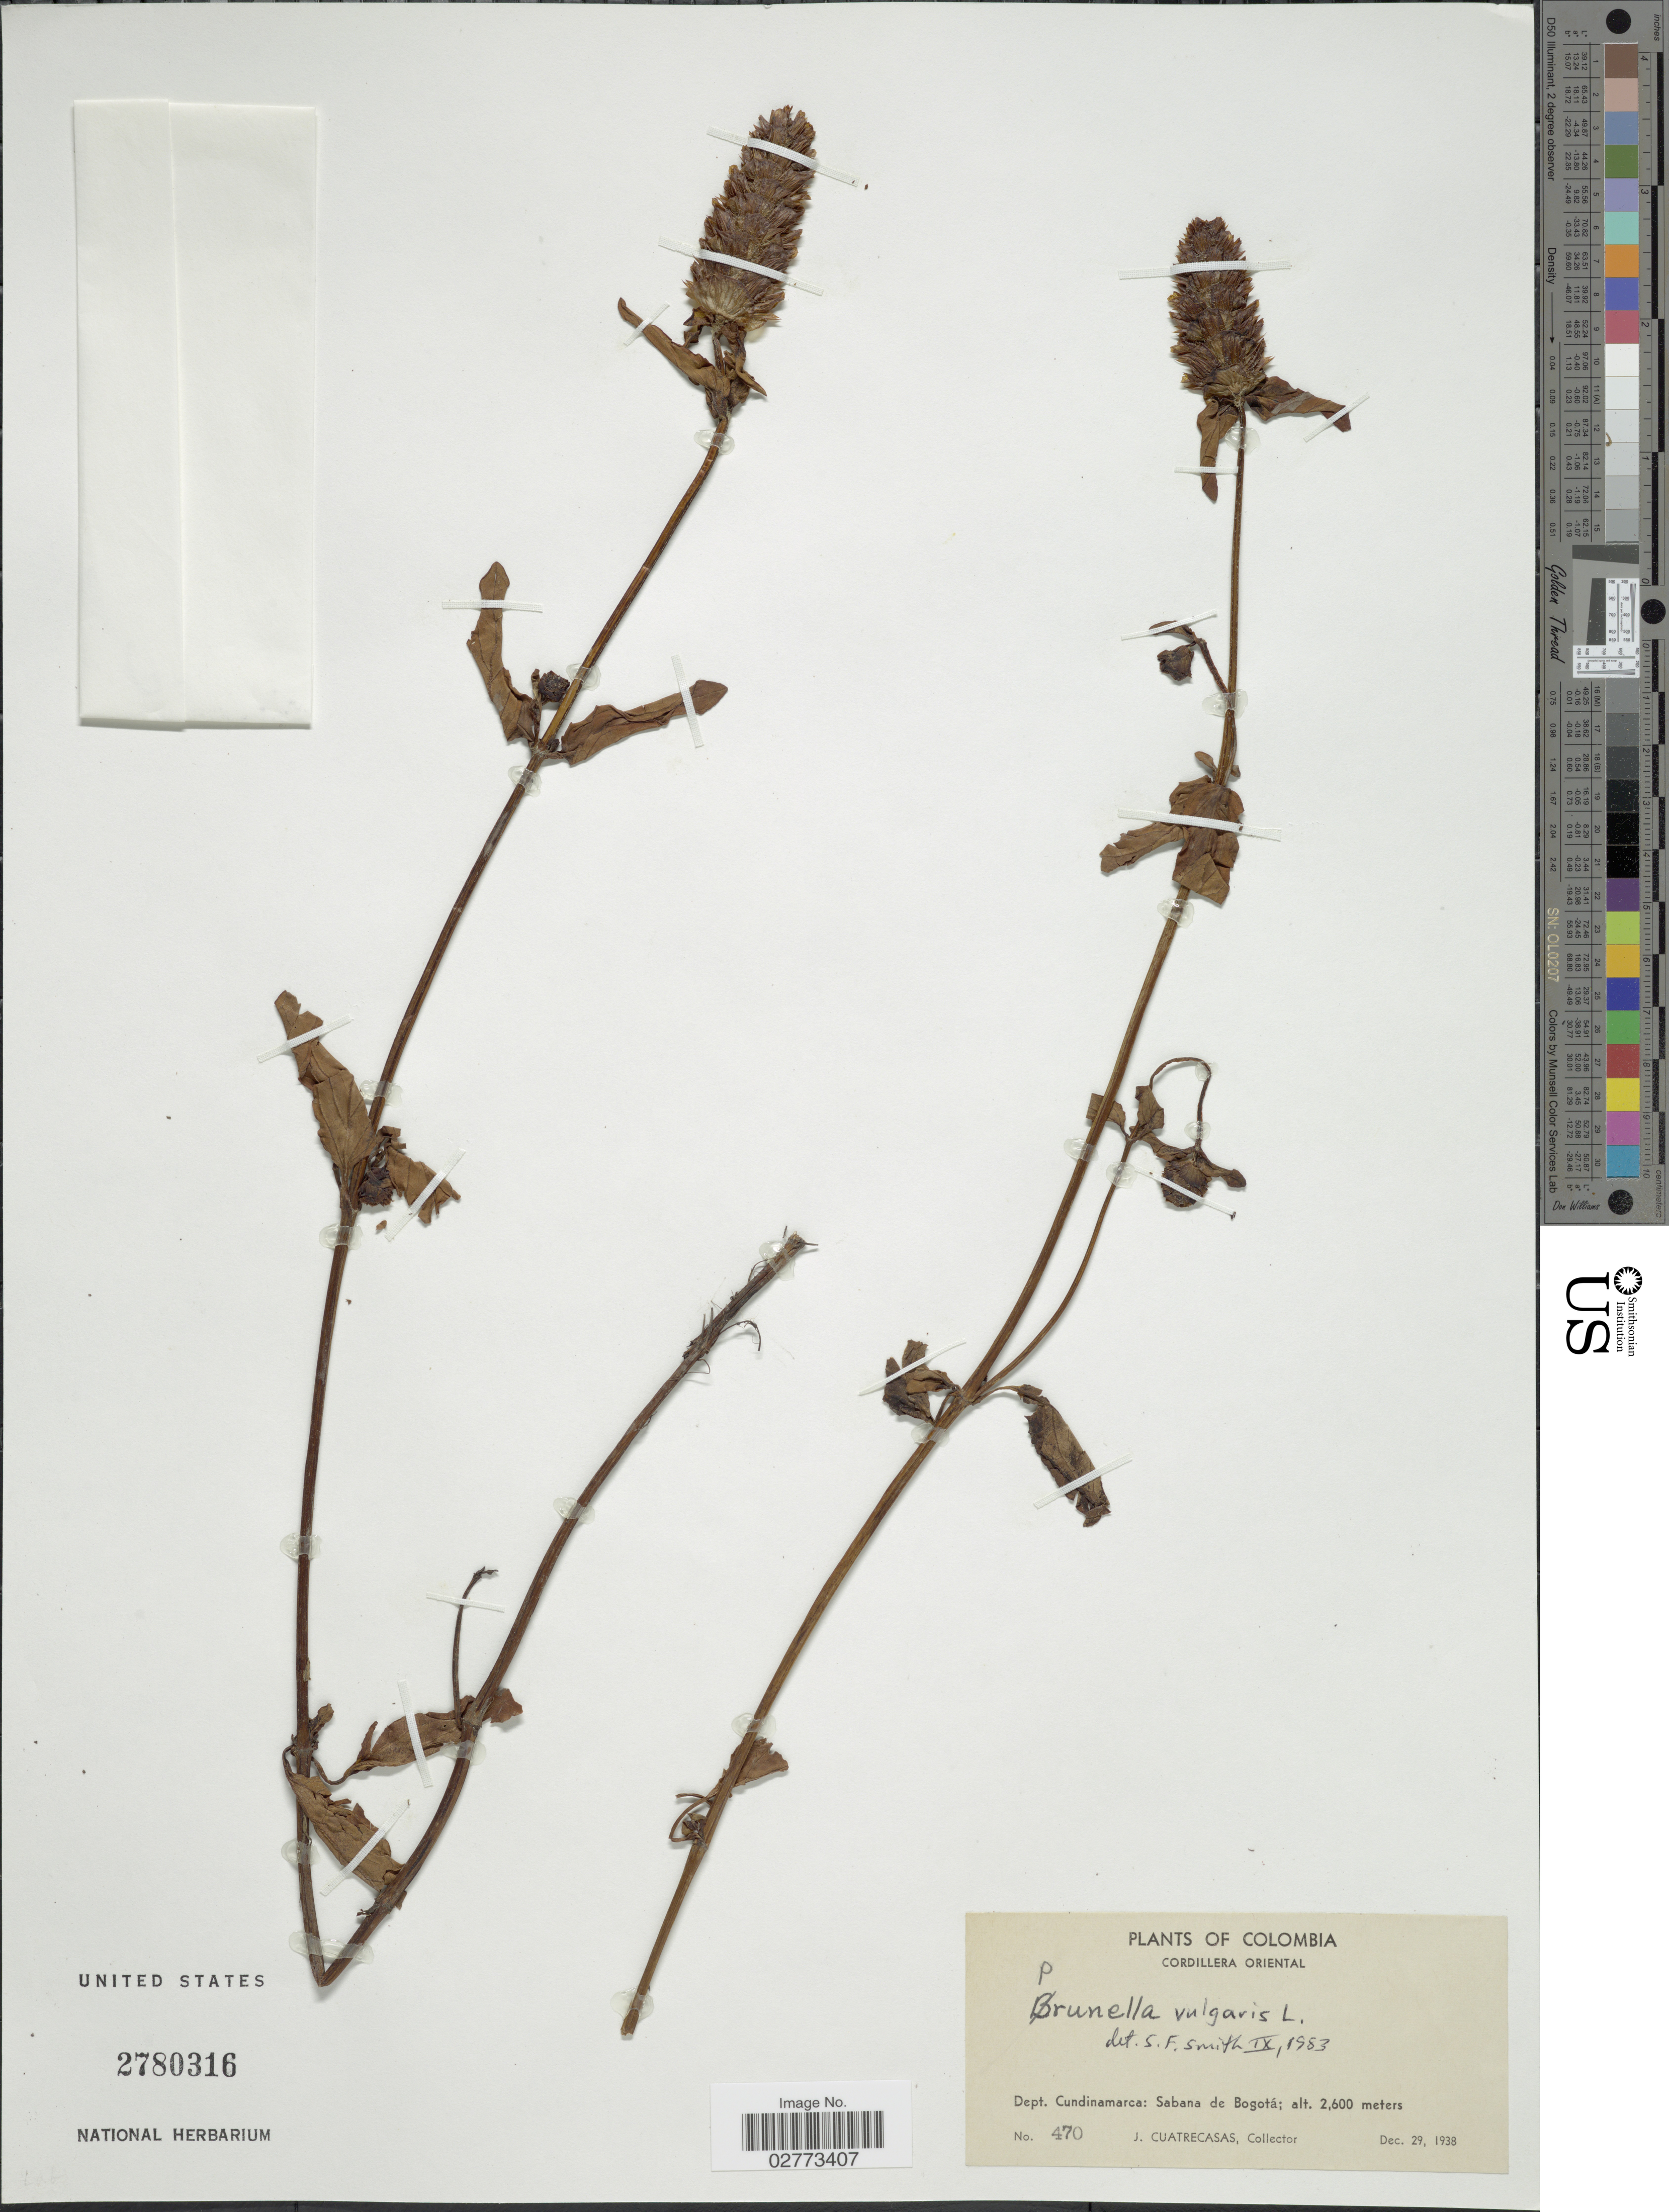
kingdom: Plantae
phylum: Tracheophyta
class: Magnoliopsida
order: Lamiales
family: Lamiaceae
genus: Prunella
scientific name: Prunella vulgaris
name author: L.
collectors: J. Cuatrecasas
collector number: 470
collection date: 1938-12-29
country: Colombia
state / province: Cundinamarca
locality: Cordillera Oriental. Dept. Cundinamarca: Sabana de Bogotá.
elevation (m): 2600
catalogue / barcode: US 2780316